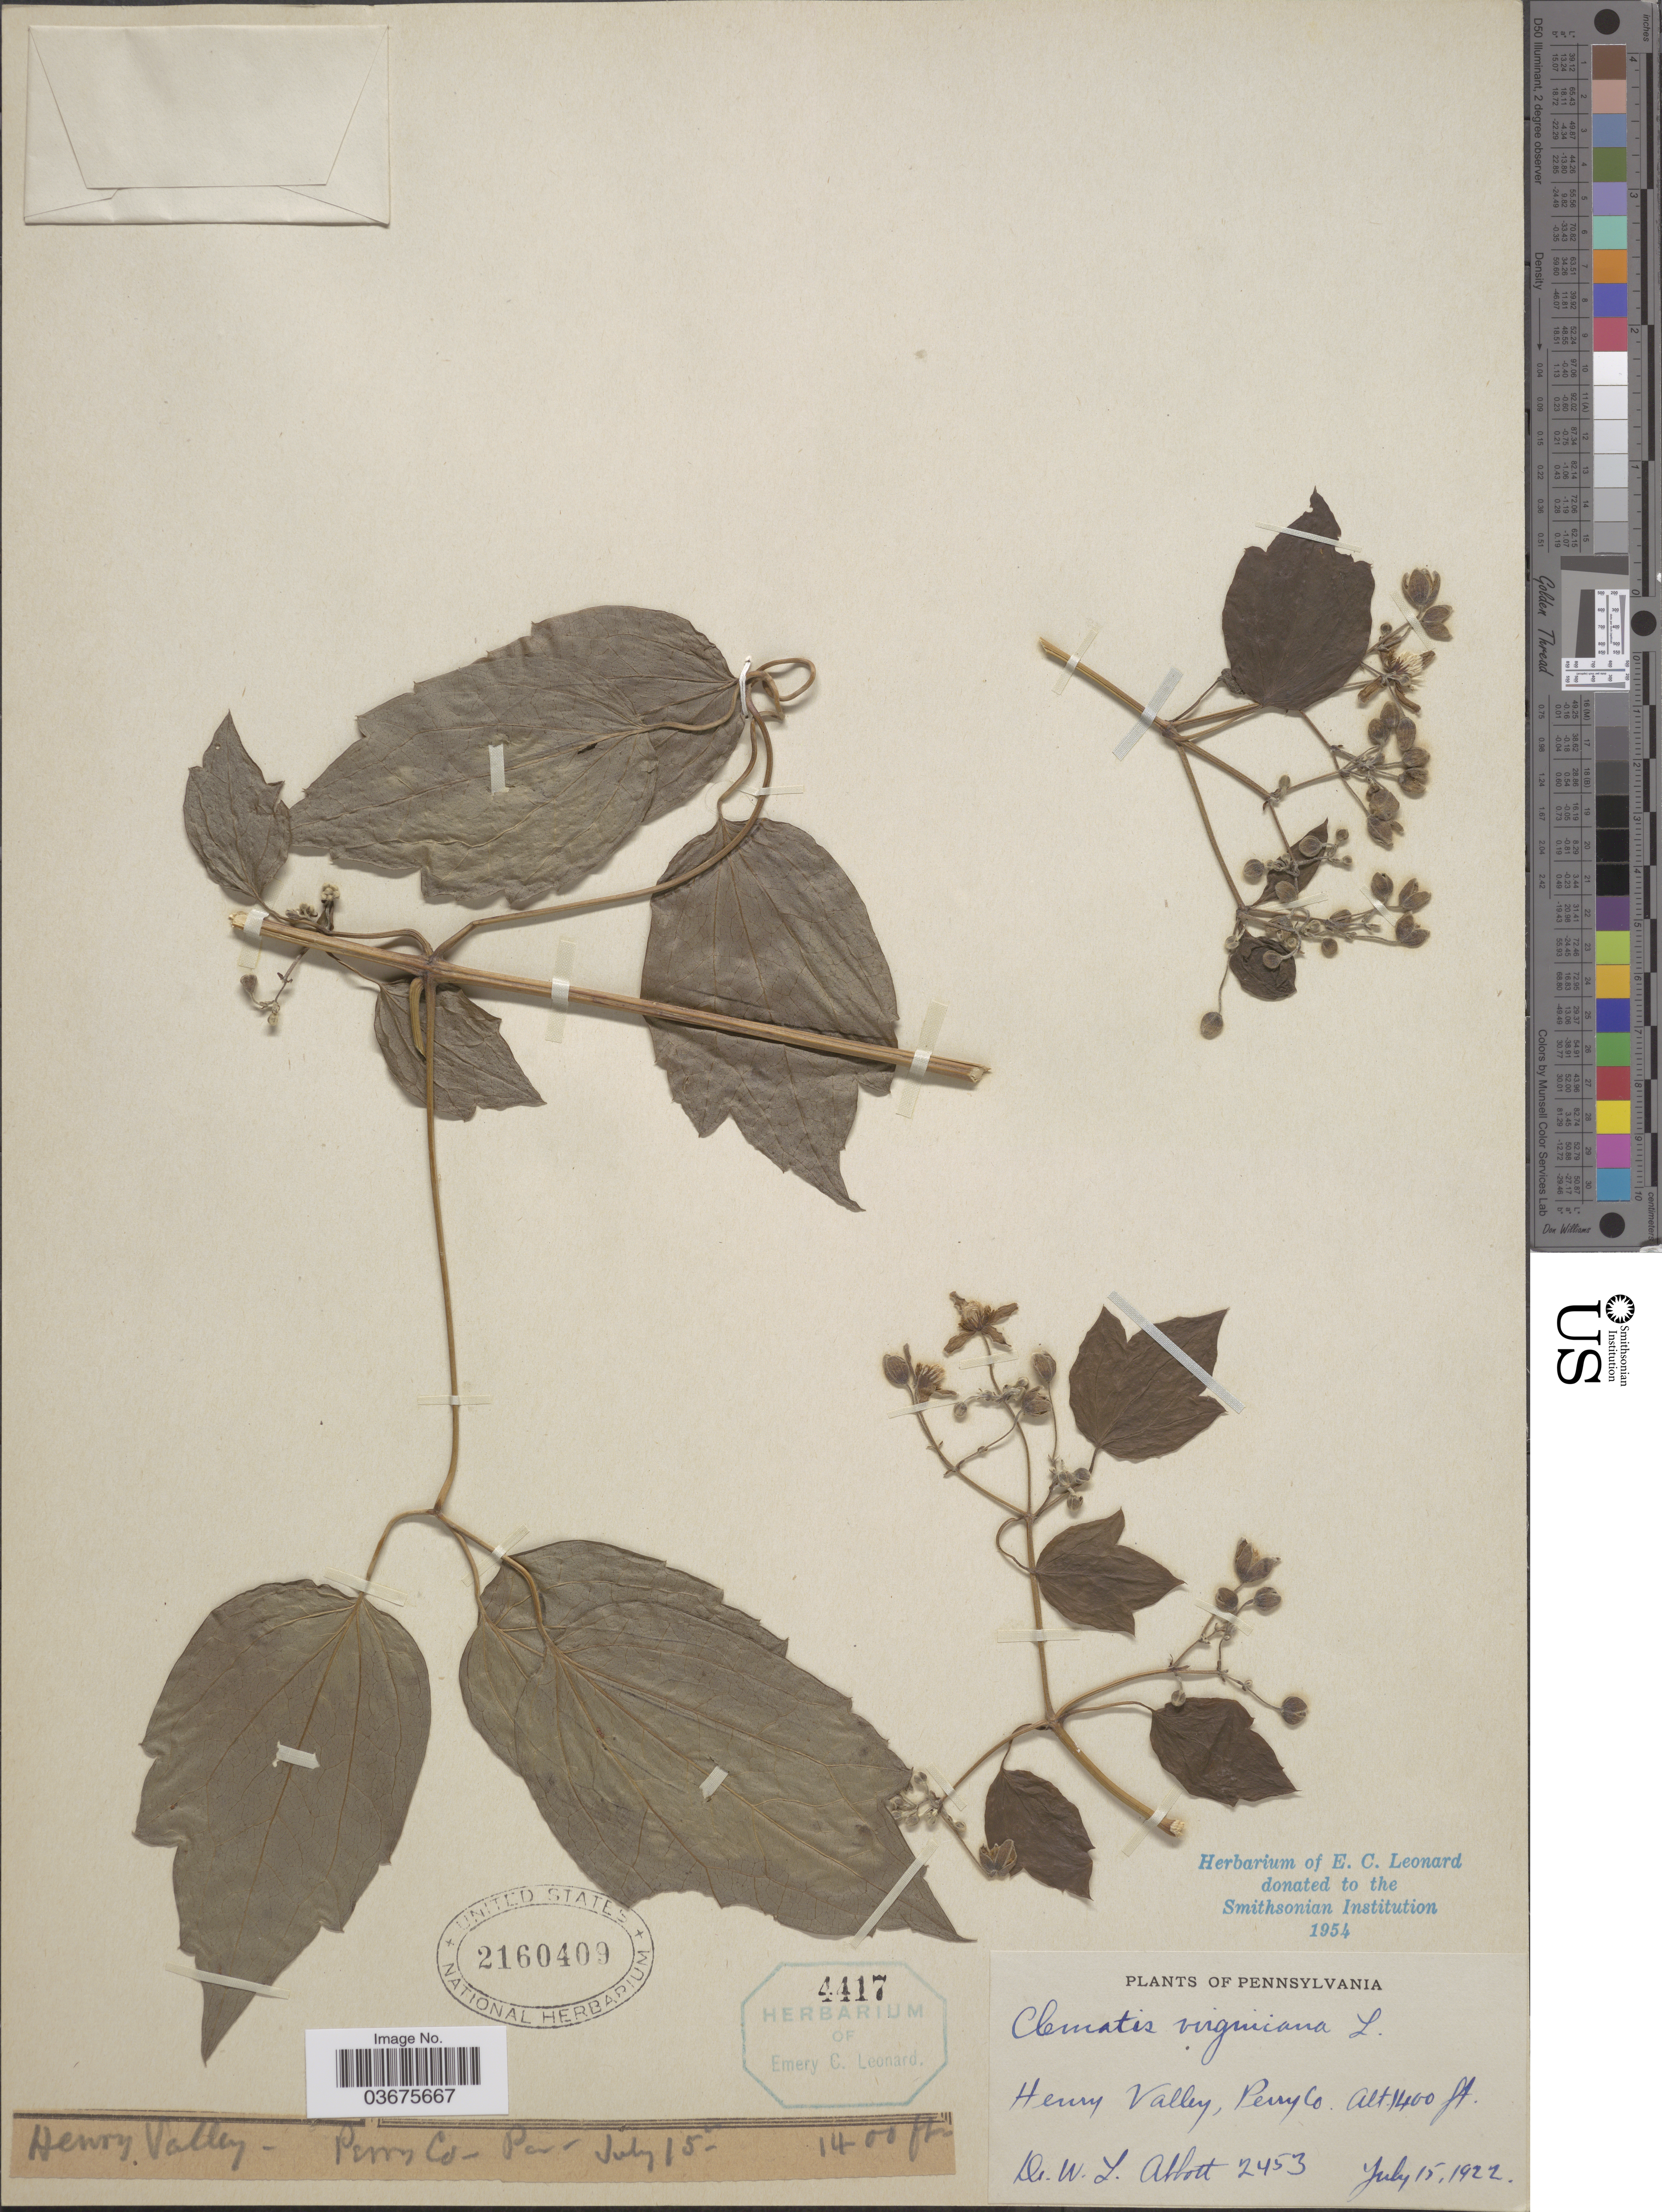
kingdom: Plantae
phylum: Tracheophyta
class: Magnoliopsida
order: Ranunculales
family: Ranunculaceae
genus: Clematis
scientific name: Clematis virginiana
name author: L.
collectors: W. L. Abbott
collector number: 2453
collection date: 1922-07-15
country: United States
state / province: Pennsylvania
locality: Henry Valley, Perry Co.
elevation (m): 427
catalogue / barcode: US 2160409